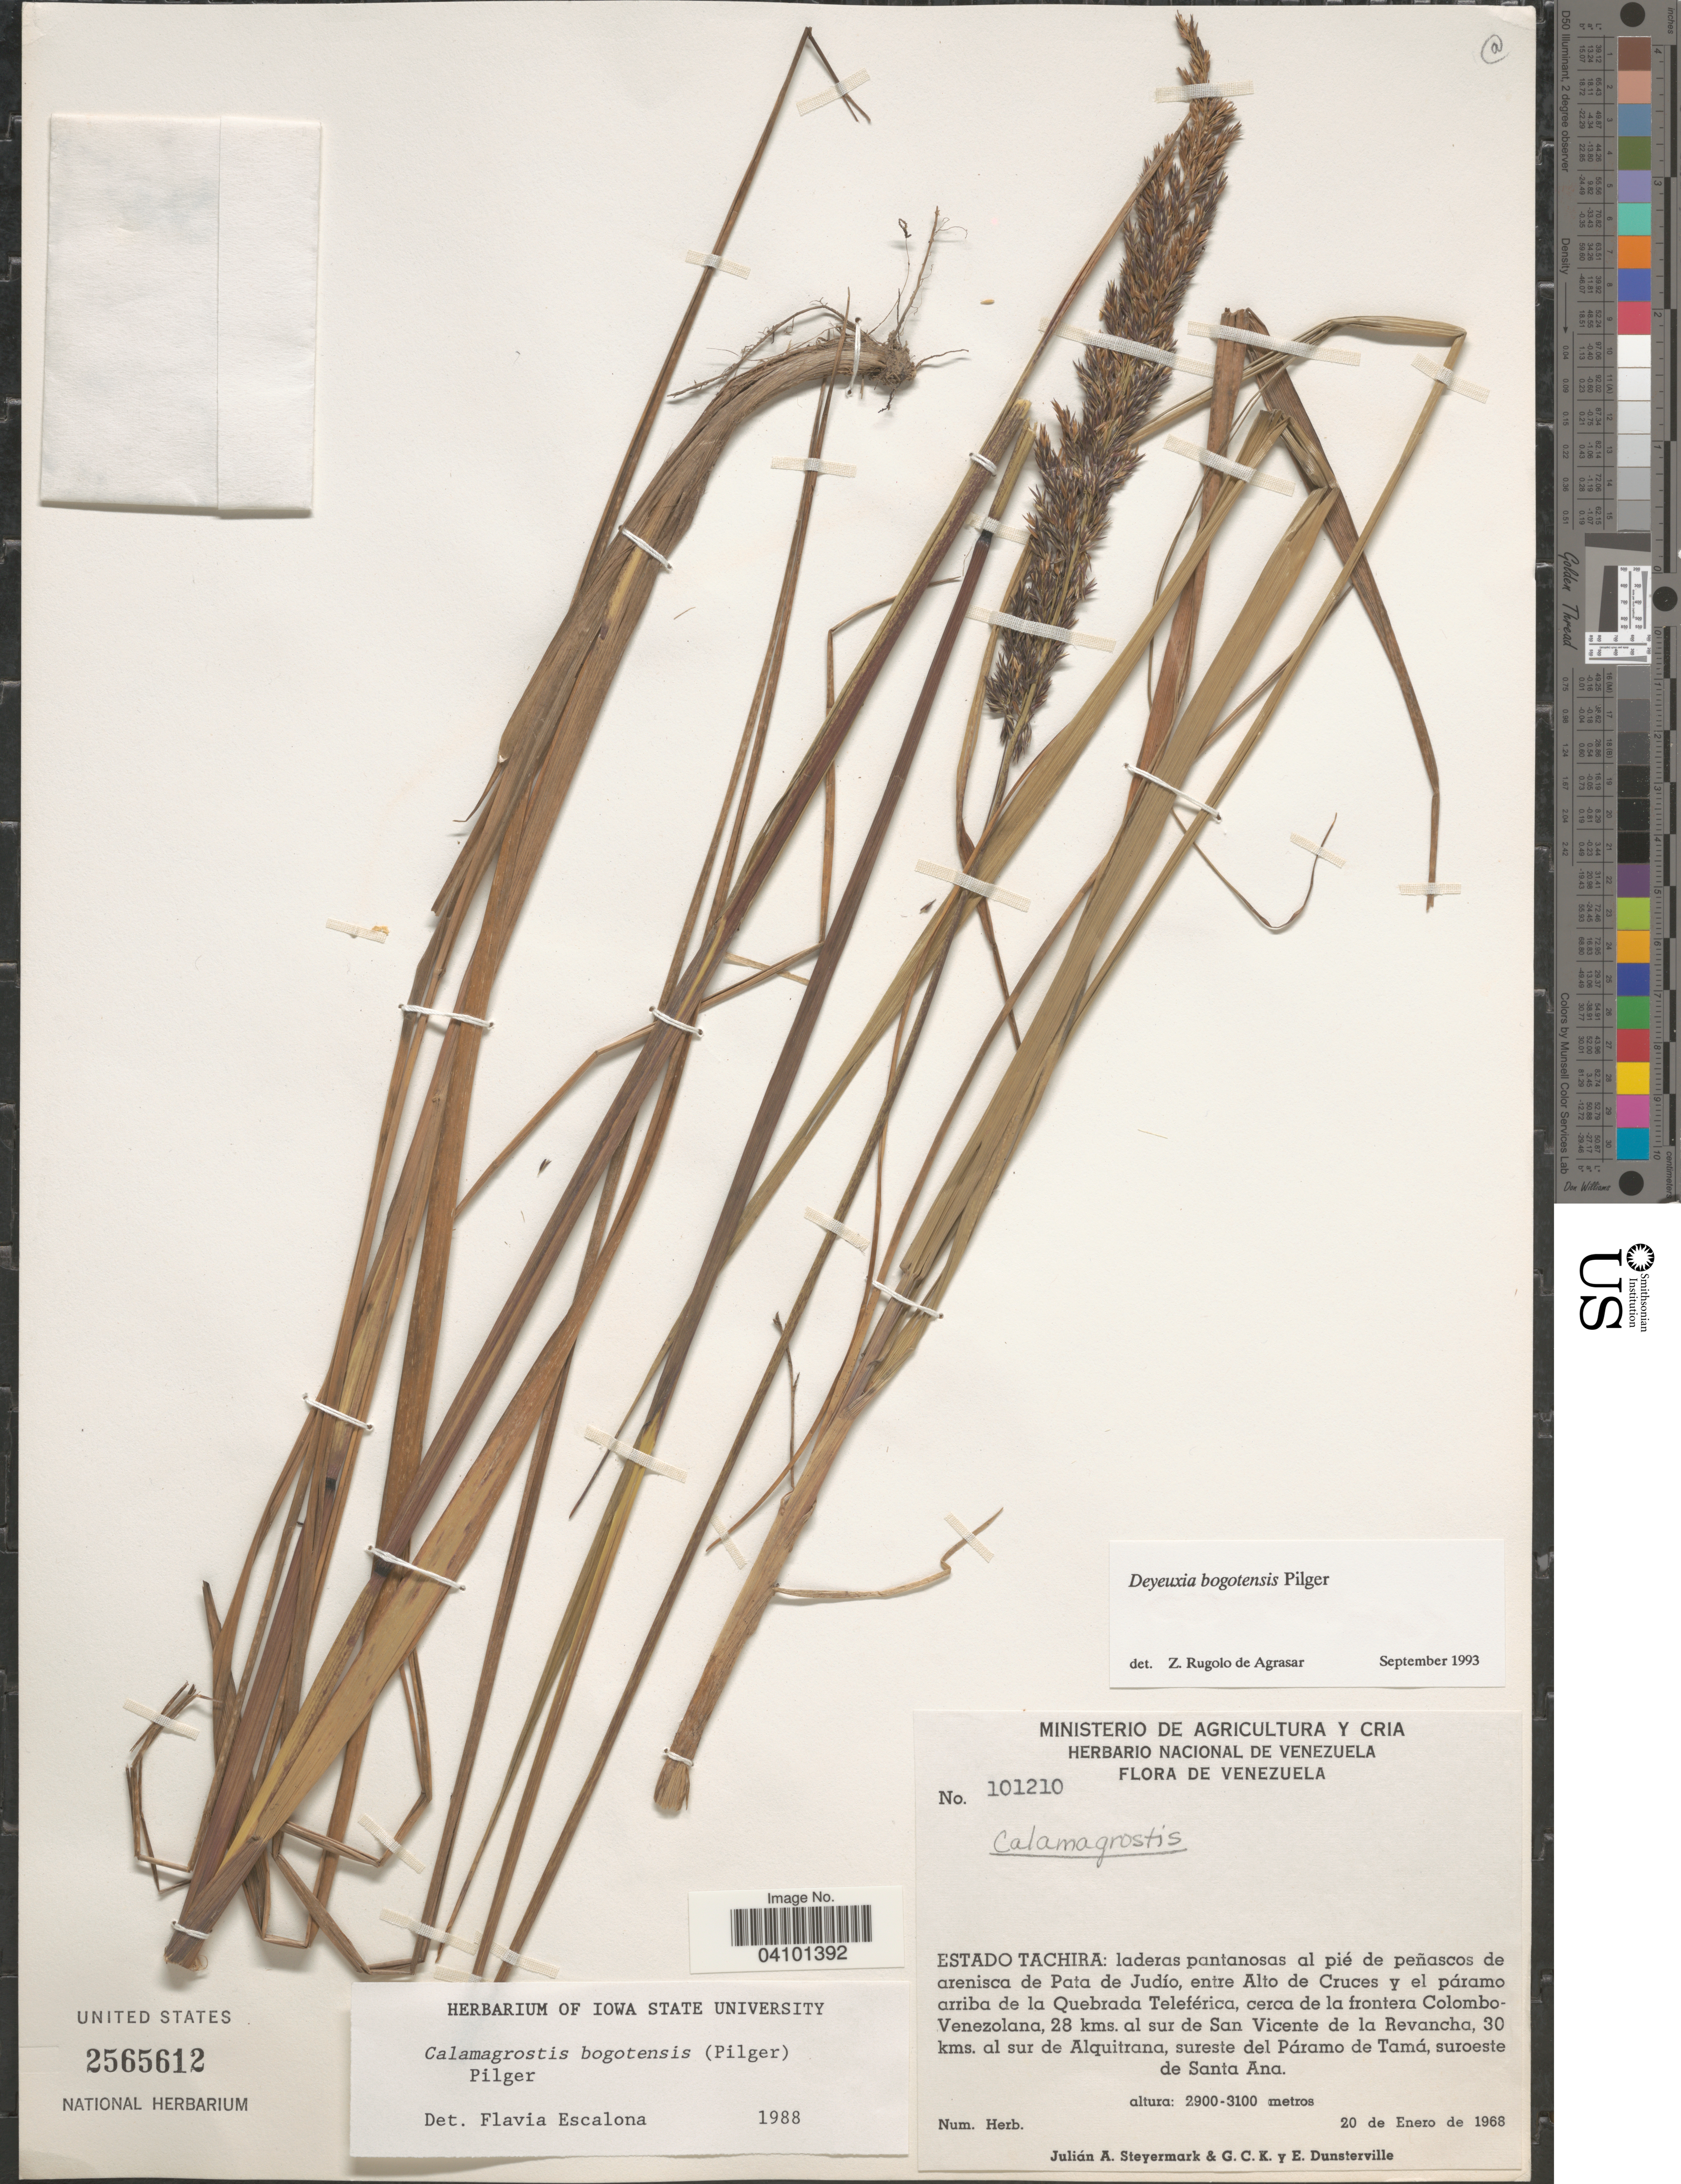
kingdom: Plantae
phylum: Tracheophyta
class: Liliopsida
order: Poales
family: Poaceae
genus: Calamagrostis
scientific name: Calamagrostis bogotensis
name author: (Pilg.) Pilg.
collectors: J. Steyermark, G. C. K. Dunsterville & E. Dunsterville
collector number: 101210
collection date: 1968-01-20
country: Venezuela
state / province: Tachira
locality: Laderas pantanosas al pié de peñascos de arenisca de Pata de Judío, entre Alto de Cruces y el páramo arriba de la Quebrada Teleférica, cerca de la frontera Colombo-Venezolana, 28 kms. al sur de San Vicente de la Revancha, 30 kms. al sur de Alquitrana, sureste de Páramo de Tamá, suroeste de Santa Ana.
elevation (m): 2900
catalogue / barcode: US 2565612